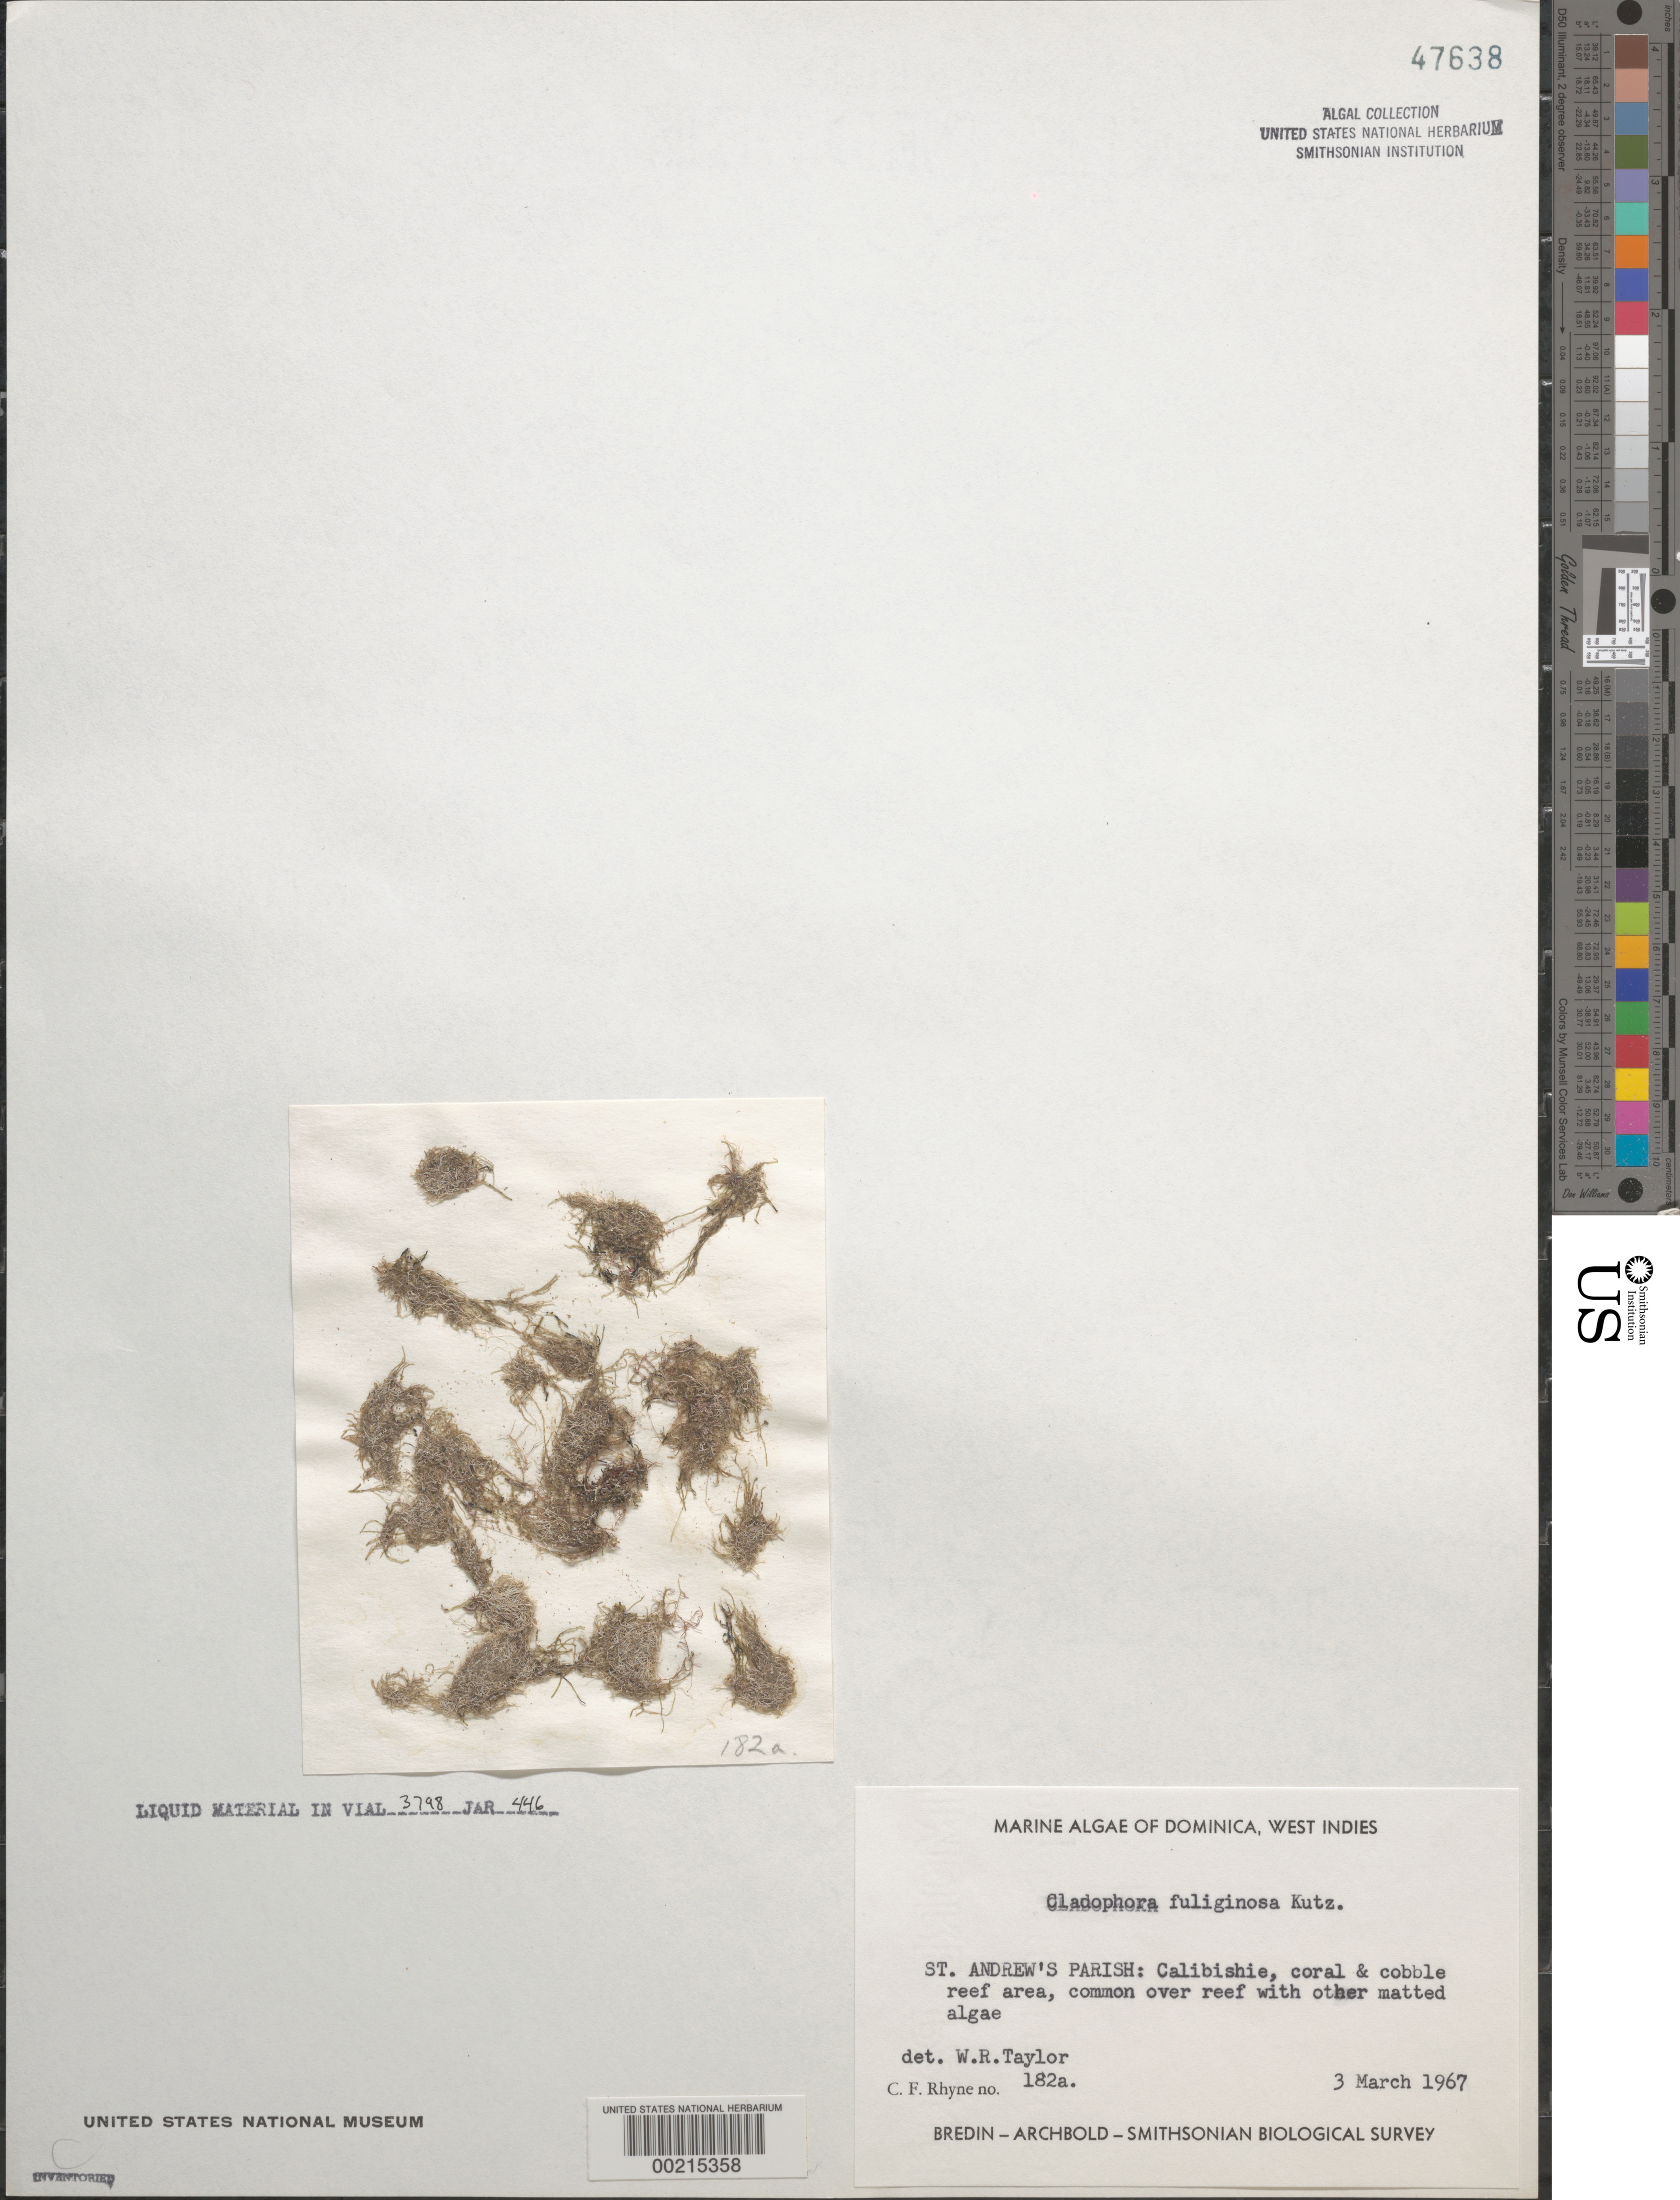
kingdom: Plantae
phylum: Chlorophyta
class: Ulvophyceae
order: Cladophorales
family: Cladophoraceae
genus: Cladophora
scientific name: Cladophora fuliginosa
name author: Kütz.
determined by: Taylor, William R.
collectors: C. Rhyne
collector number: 182a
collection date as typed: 03 Mar 1967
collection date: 1967-03-03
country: Dominica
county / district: St. Andrew's Parish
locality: Calibishie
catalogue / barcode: US 47638